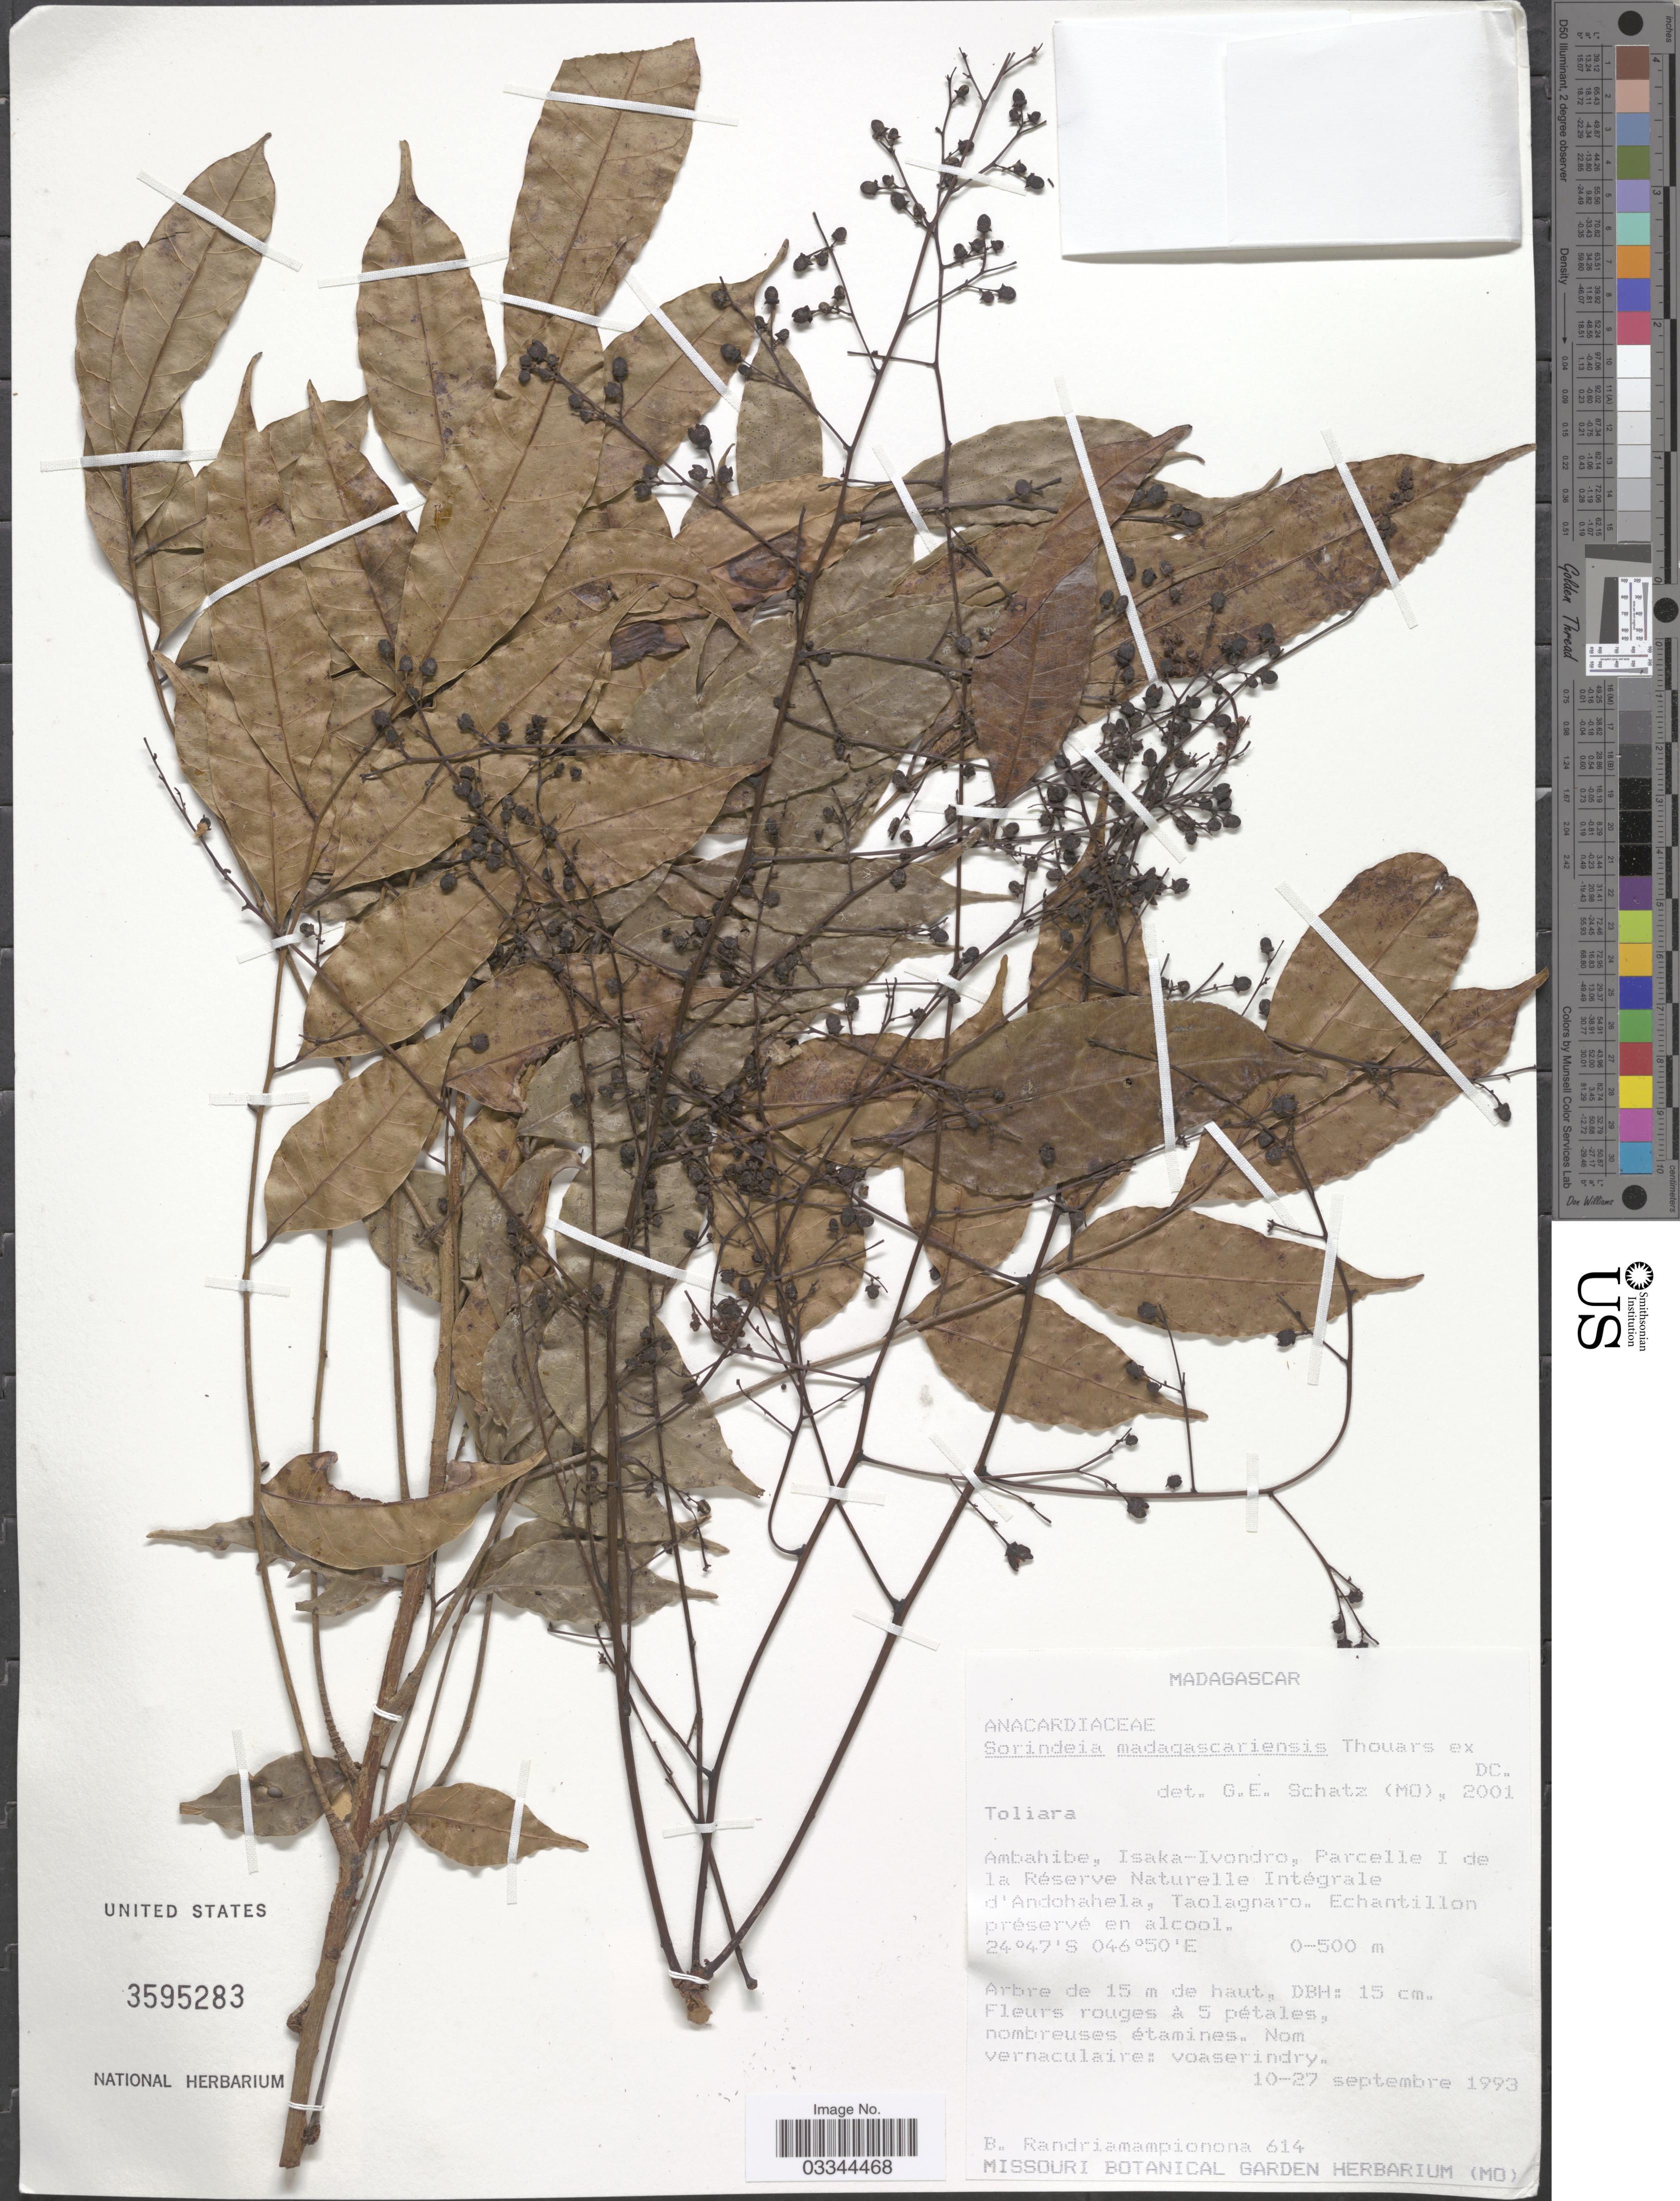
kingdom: Plantae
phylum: Tracheophyta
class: Magnoliopsida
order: Sapindales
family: Anacardiaceae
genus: Sorindeia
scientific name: Sorindeia madagascariensis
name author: Thouars ex DC.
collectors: B. Randriamampionona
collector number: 614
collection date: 1993-09-10/1993-09-27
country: Madagascar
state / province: Anosy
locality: Ambahibe, Isaka-Ivondro, Parcelle I de la Réserve Naturelle Intégrale d'Andohahela, Taolagnaro.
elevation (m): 0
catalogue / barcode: US 3595283